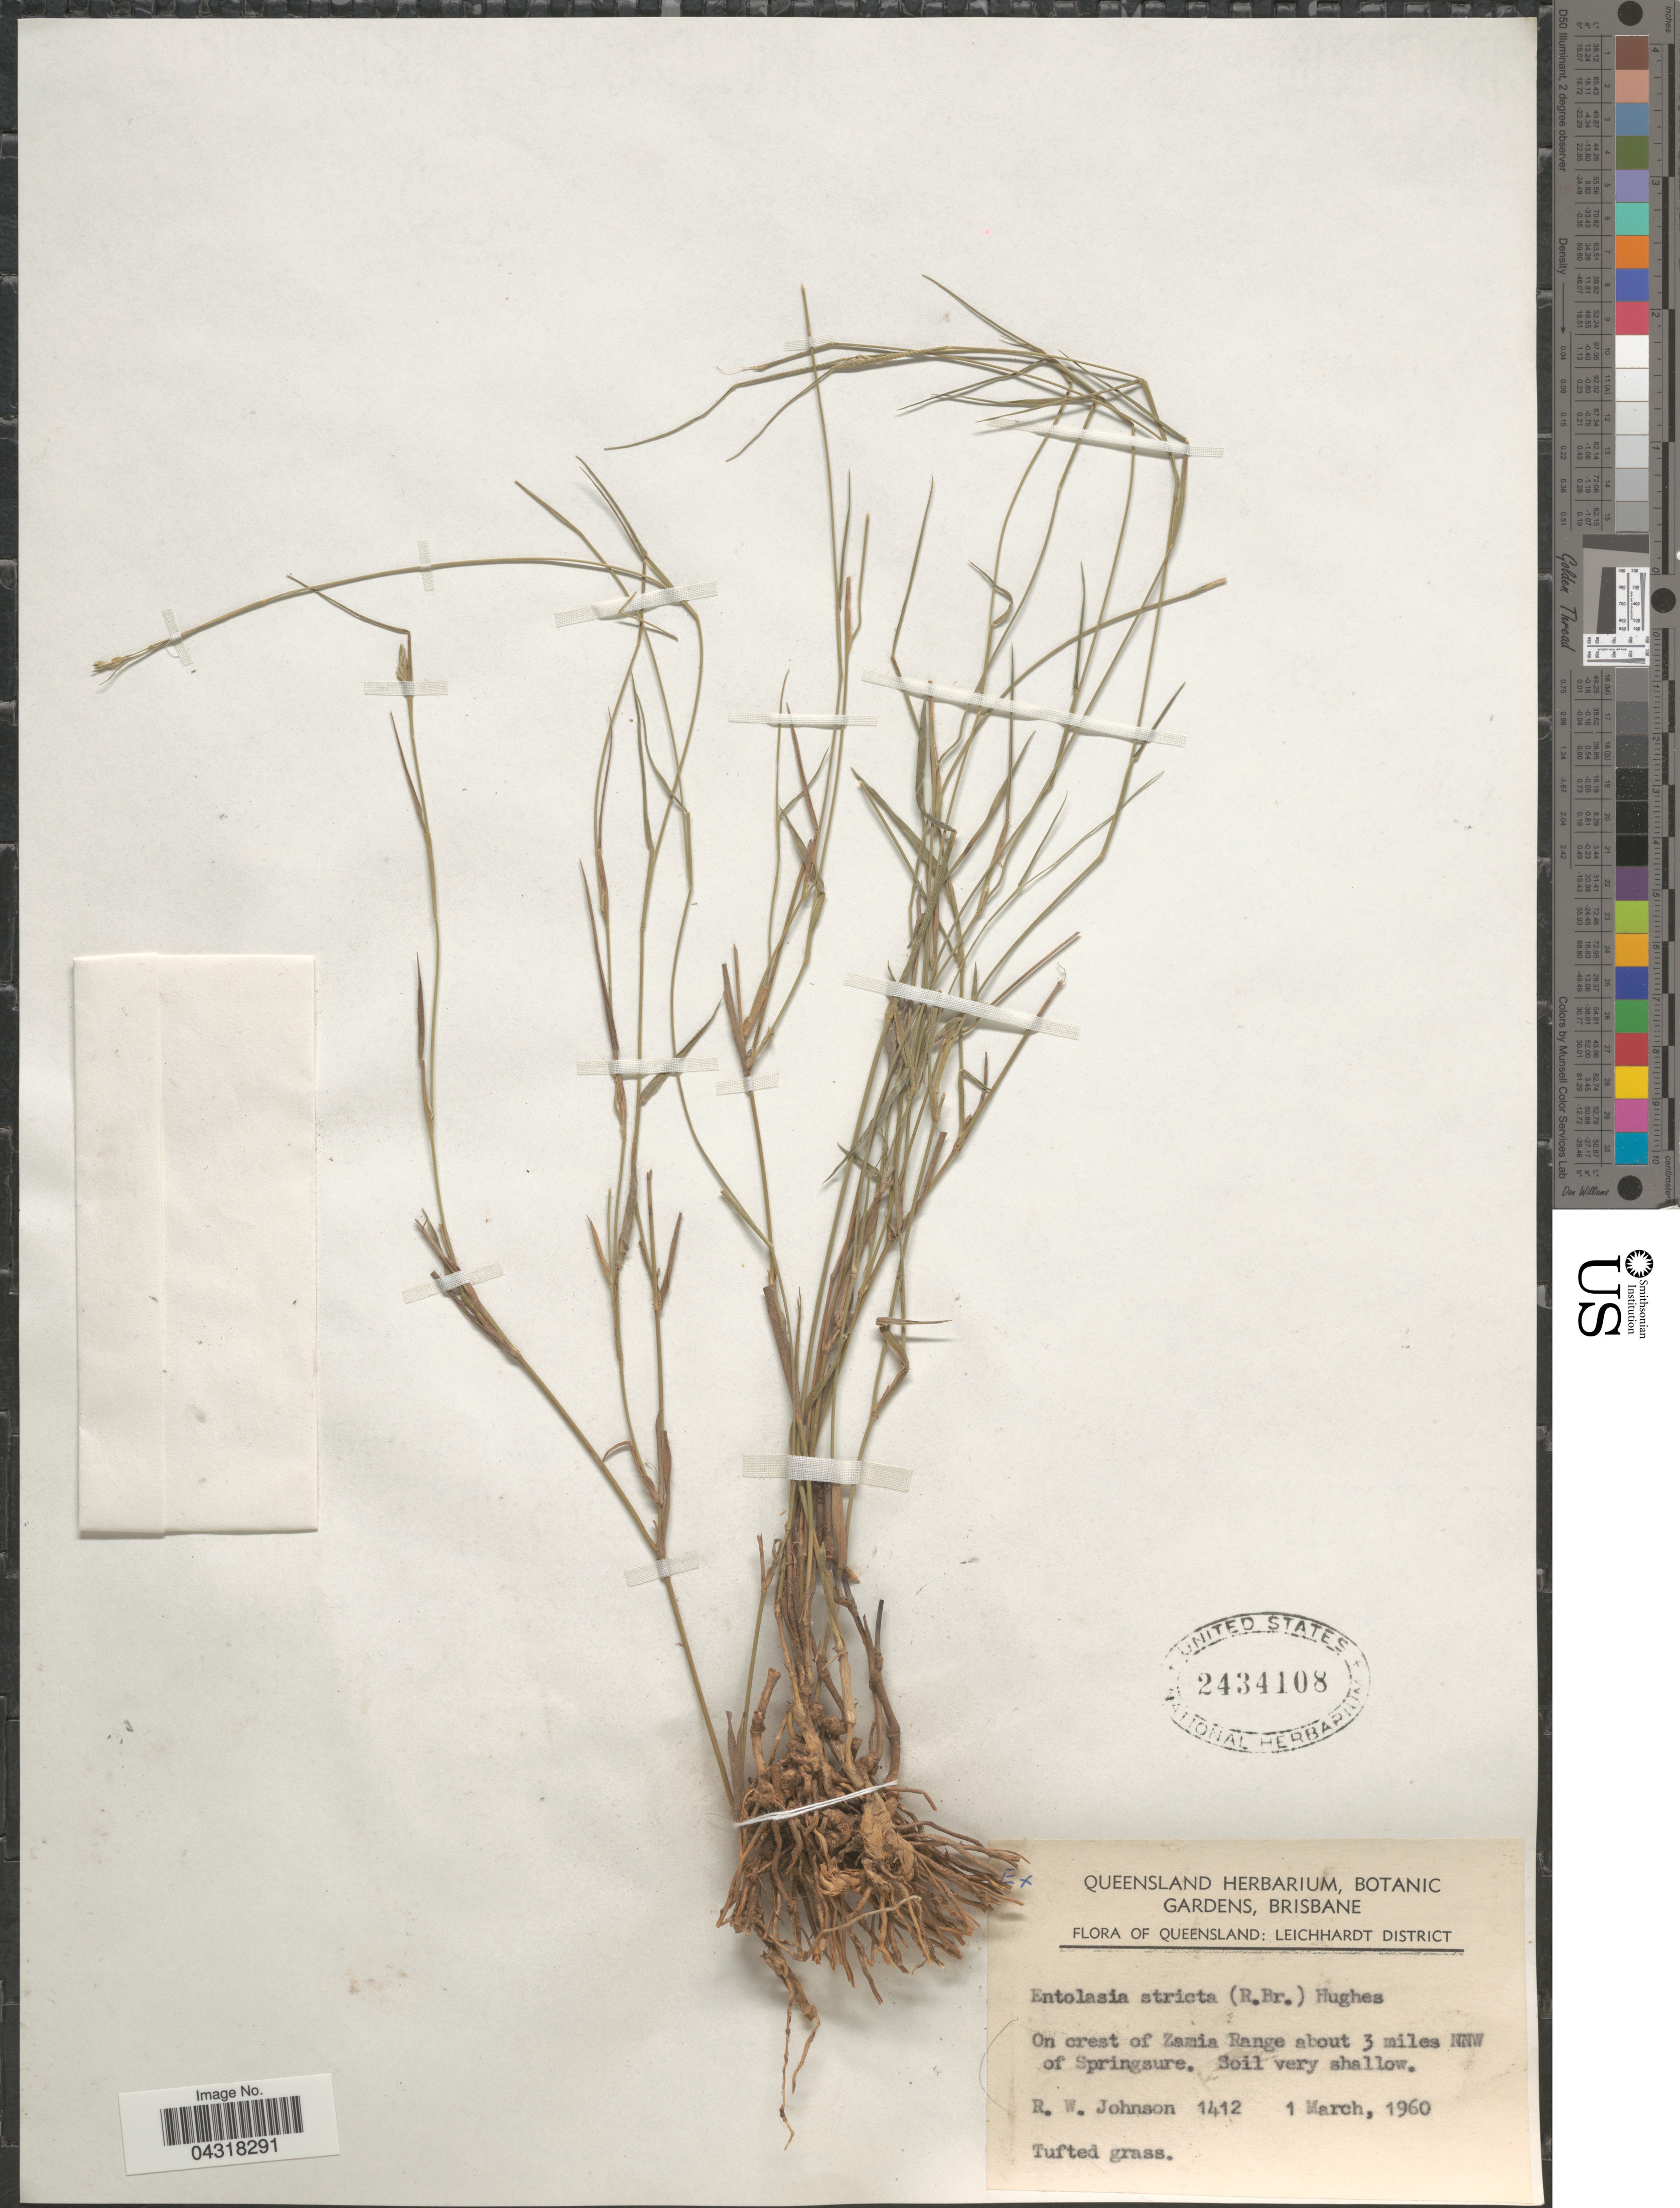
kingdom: Plantae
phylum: Tracheophyta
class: Liliopsida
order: Poales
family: Poaceae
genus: Entolasia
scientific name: Entolasia stricta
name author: (R. Br.) C.E. Hughes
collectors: R. W. Johnson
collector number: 1412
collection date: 1960-03-01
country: Australia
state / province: Queensland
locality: Leichhardt District. On crest of Zamia Range about 3 miles NNW of Springsure.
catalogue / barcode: US 2434108